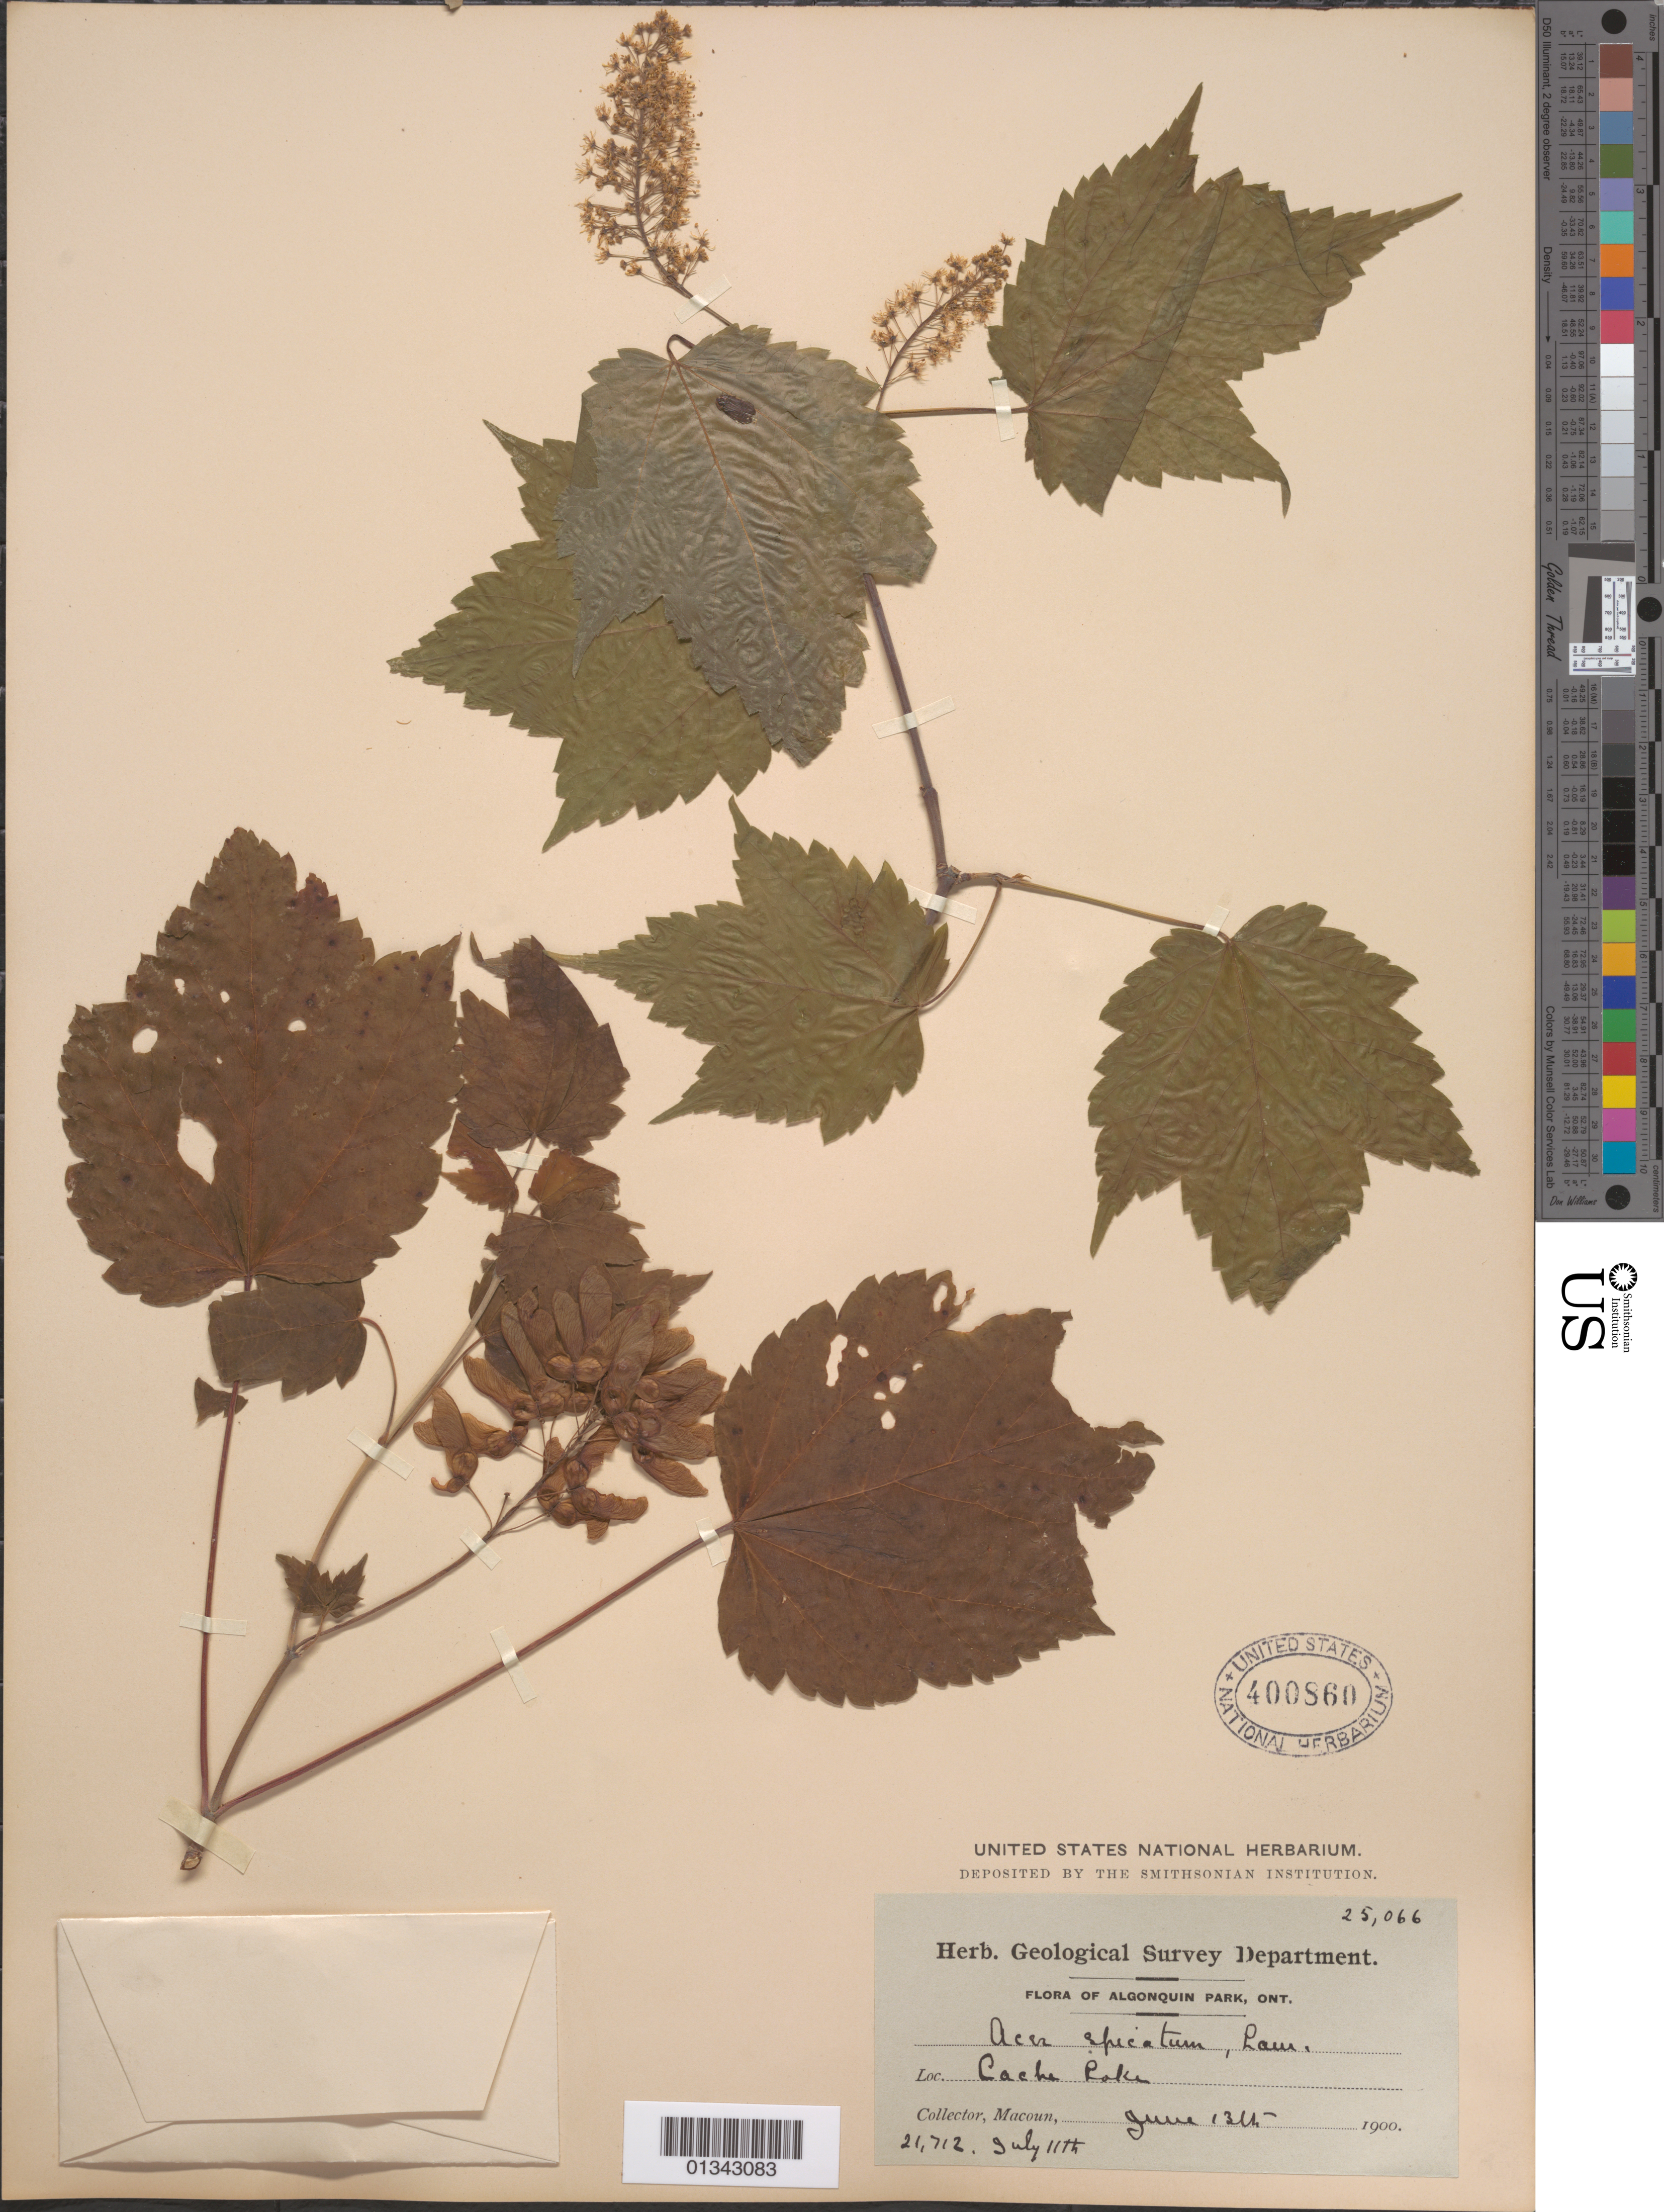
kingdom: Plantae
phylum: Tracheophyta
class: Magnoliopsida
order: Sapindales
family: Sapindaceae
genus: Acer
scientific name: Acer spicatum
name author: Lam.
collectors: -- Macoun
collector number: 25066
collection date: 1900-06-13,1900-07-11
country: Canada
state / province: Ontario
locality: Algonquin Park, Cache Lake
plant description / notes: Also a coll. number: 21712 [?]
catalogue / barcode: US 400860